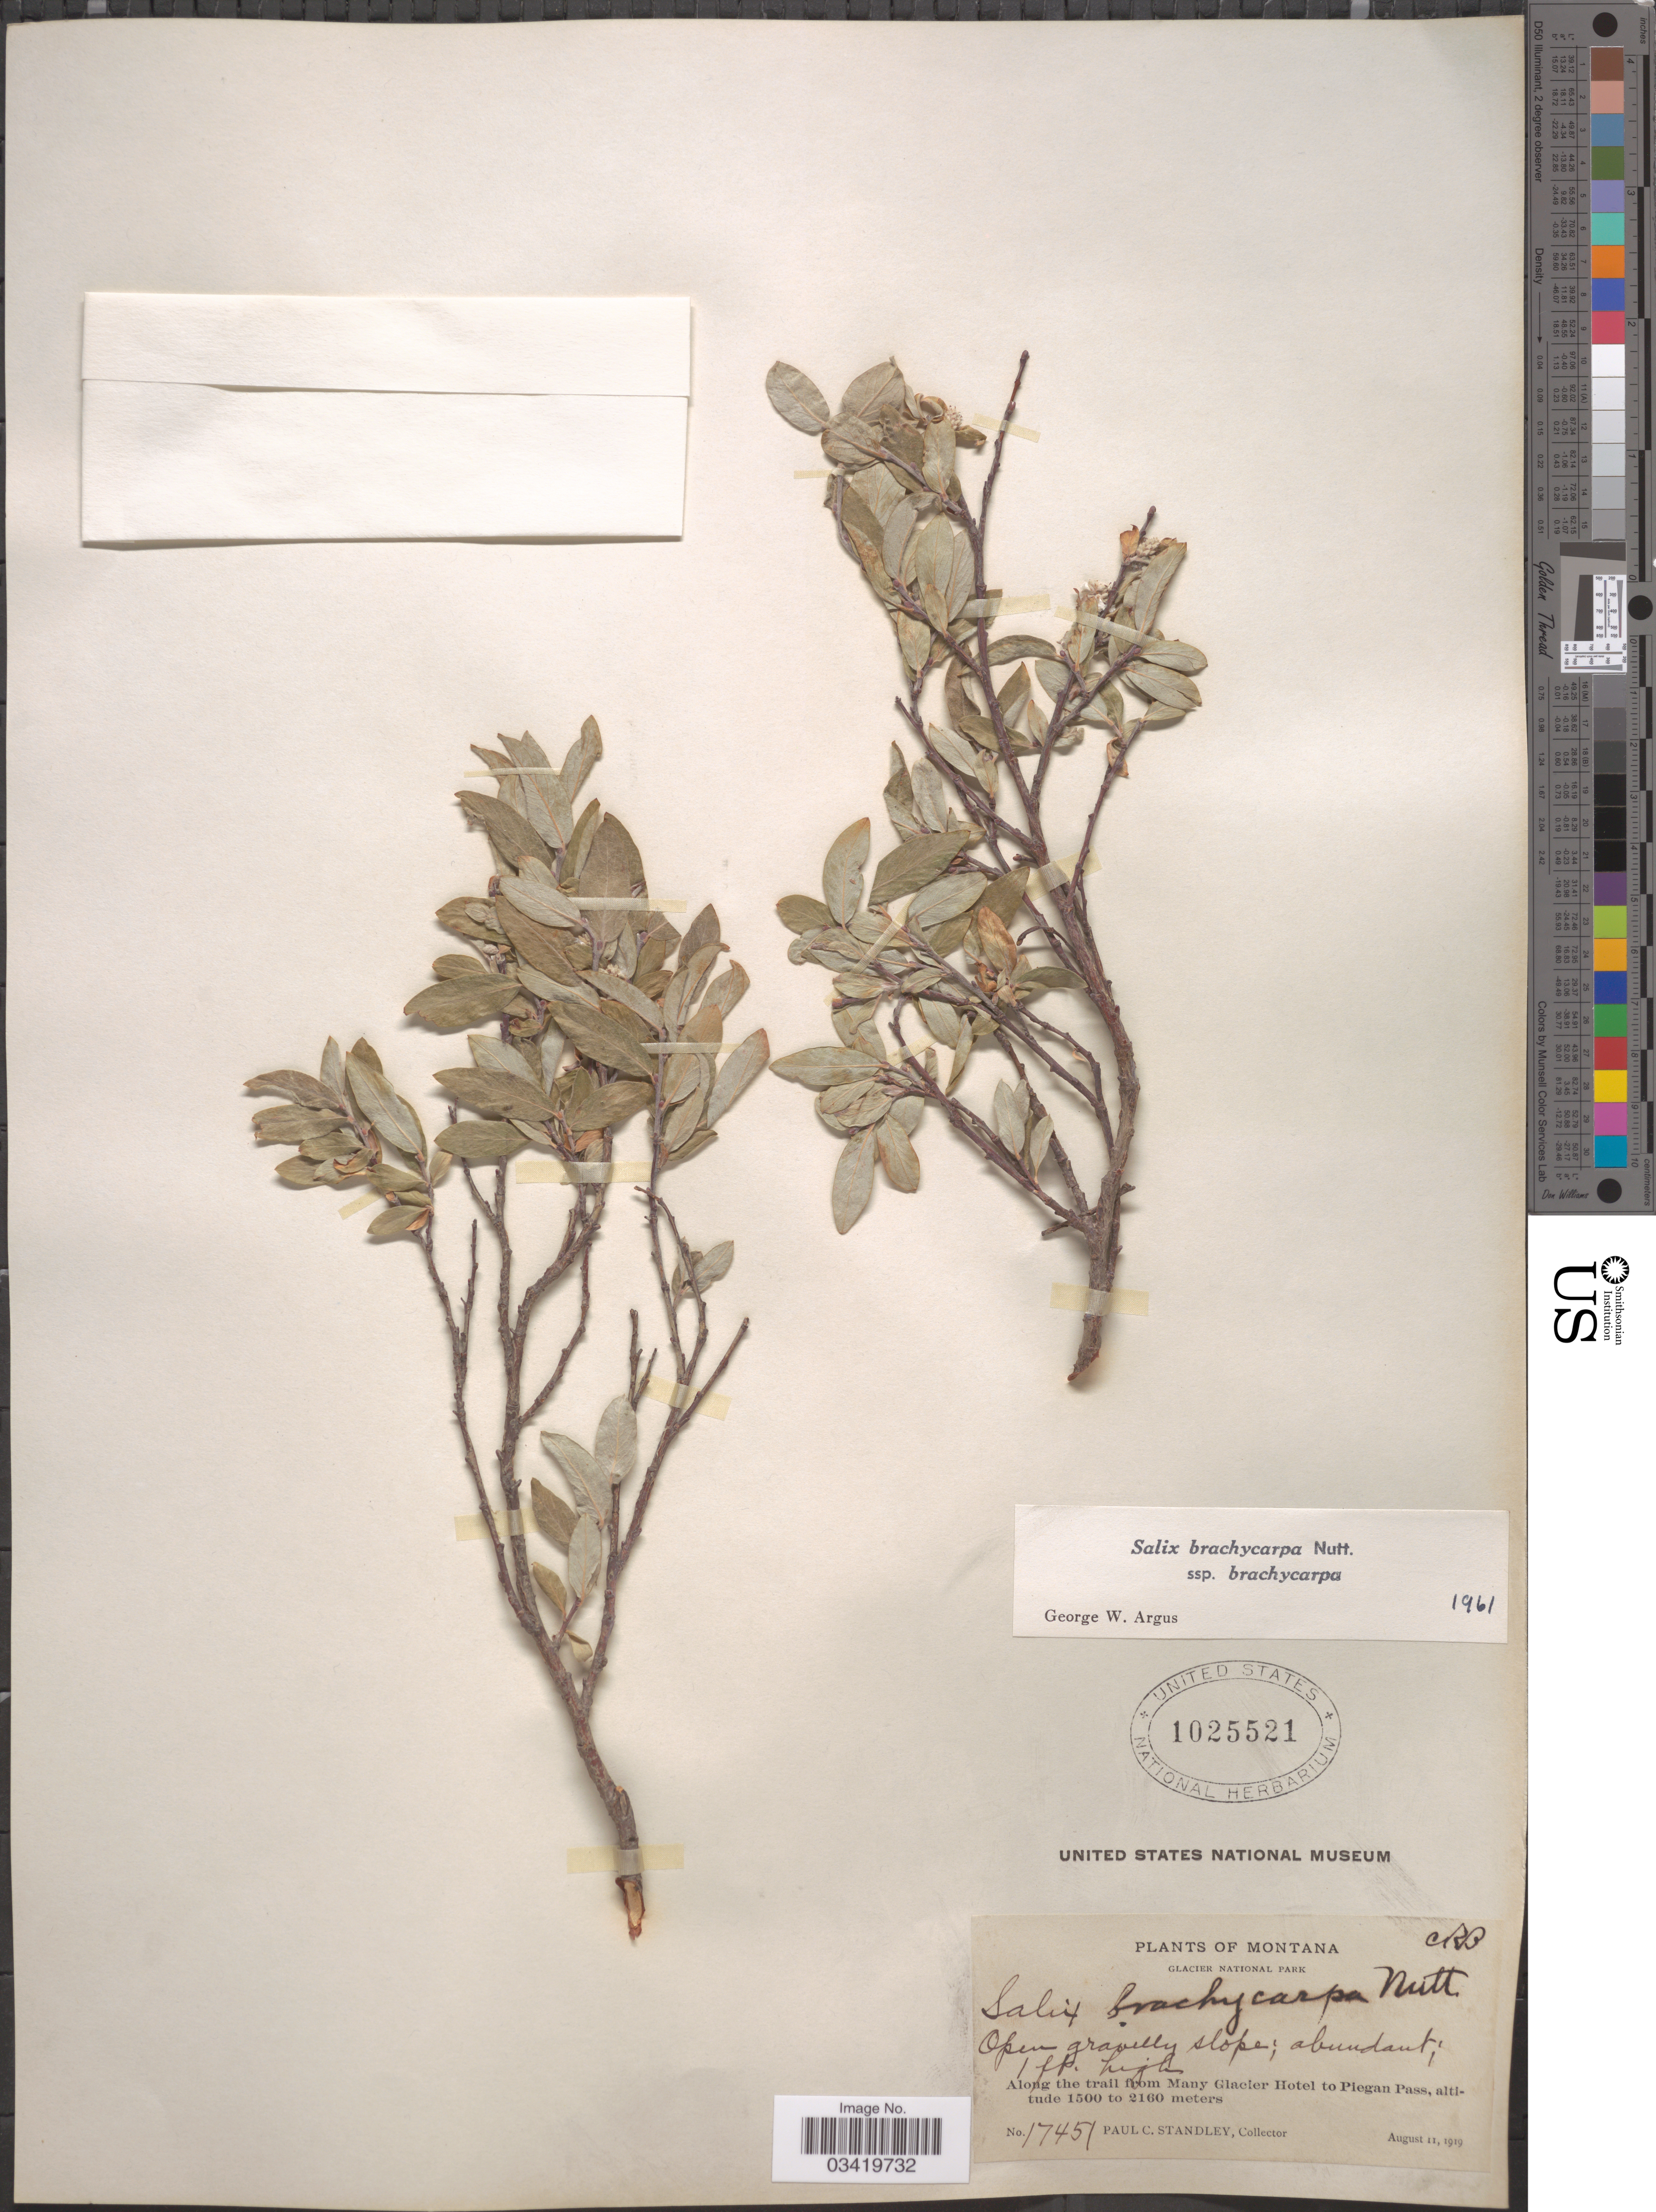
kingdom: Plantae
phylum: Tracheophyta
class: Magnoliopsida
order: Malpighiales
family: Salicaceae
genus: Salix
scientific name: Salix brachycarpa subsp. brachycarpa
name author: Nutt.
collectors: P. C. Standley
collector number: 17451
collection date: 1919-08-11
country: United States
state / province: Montana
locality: Glacier National Park. Along the trail from Many Glacier Hotel to Piegan Pass.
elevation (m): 1500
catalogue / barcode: US 1025521